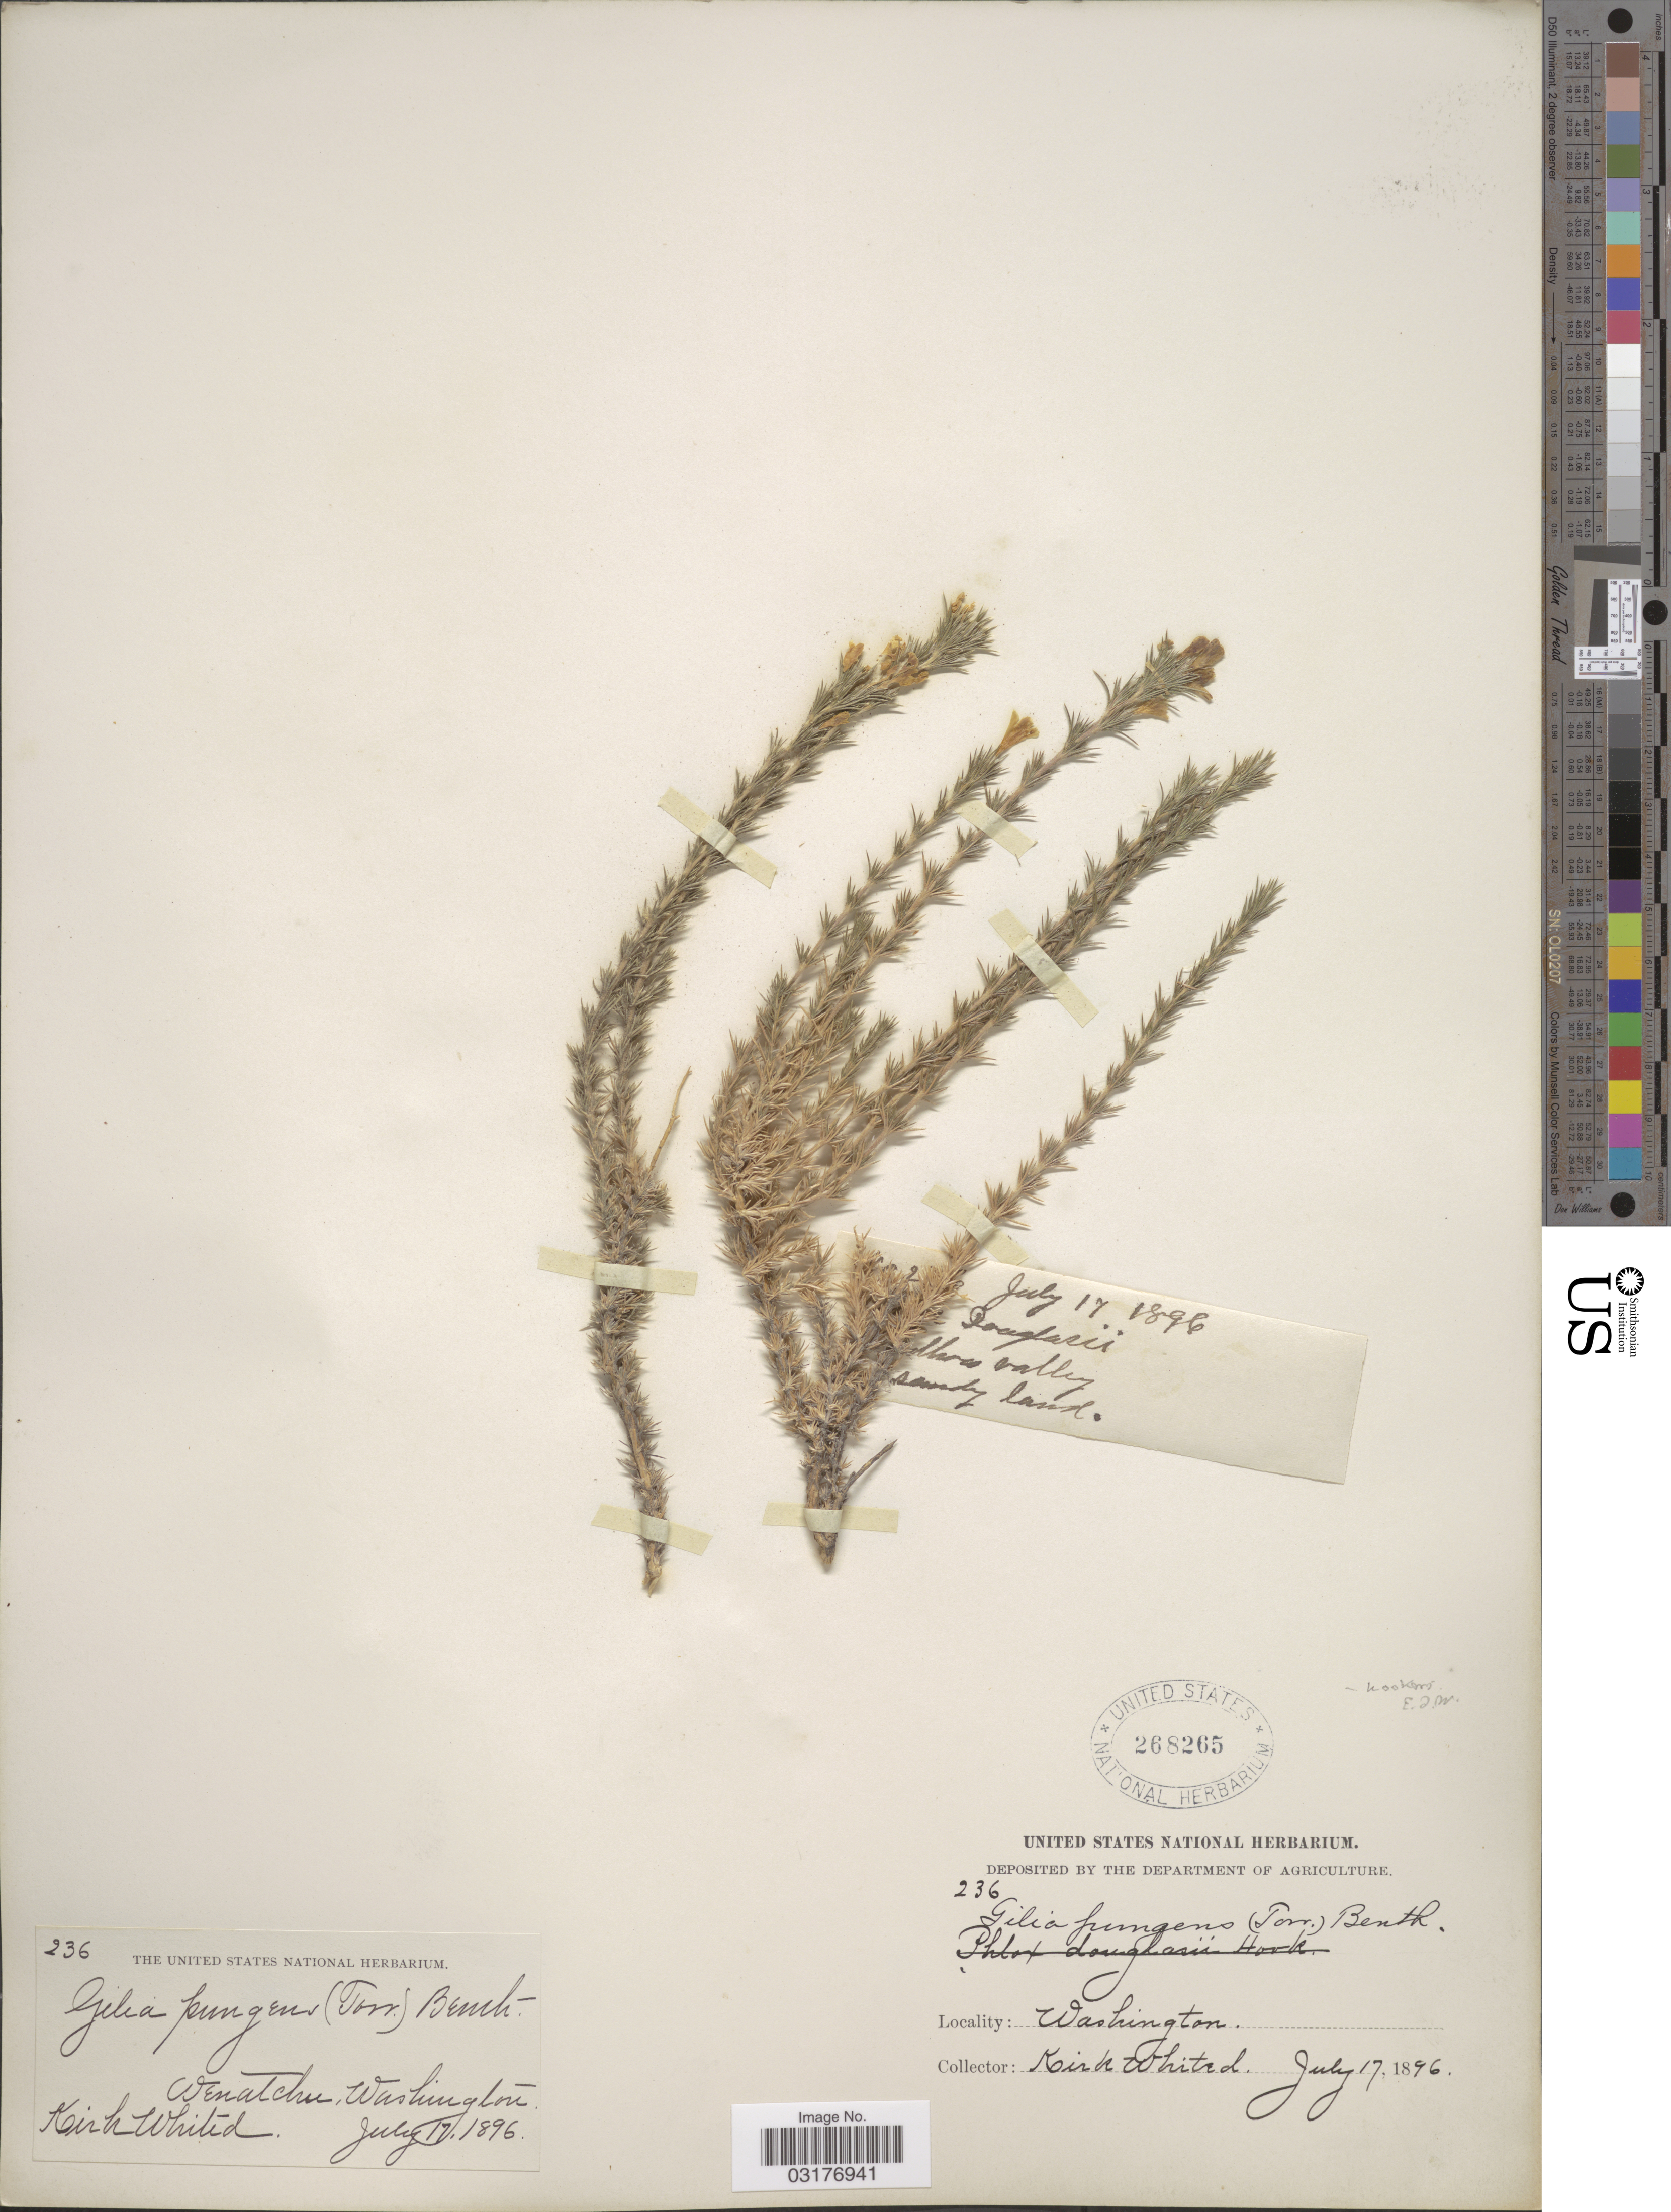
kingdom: Plantae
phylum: Tracheophyta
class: Magnoliopsida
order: Ericales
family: Polemoniaceae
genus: Linanthus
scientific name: Linanthus pungens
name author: (Torr.) J.M. Porter & L.A. Johnson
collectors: K. Whited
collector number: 236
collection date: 1896-07-17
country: United States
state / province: Washington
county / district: Chelan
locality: Wenatchee.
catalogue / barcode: US 268265